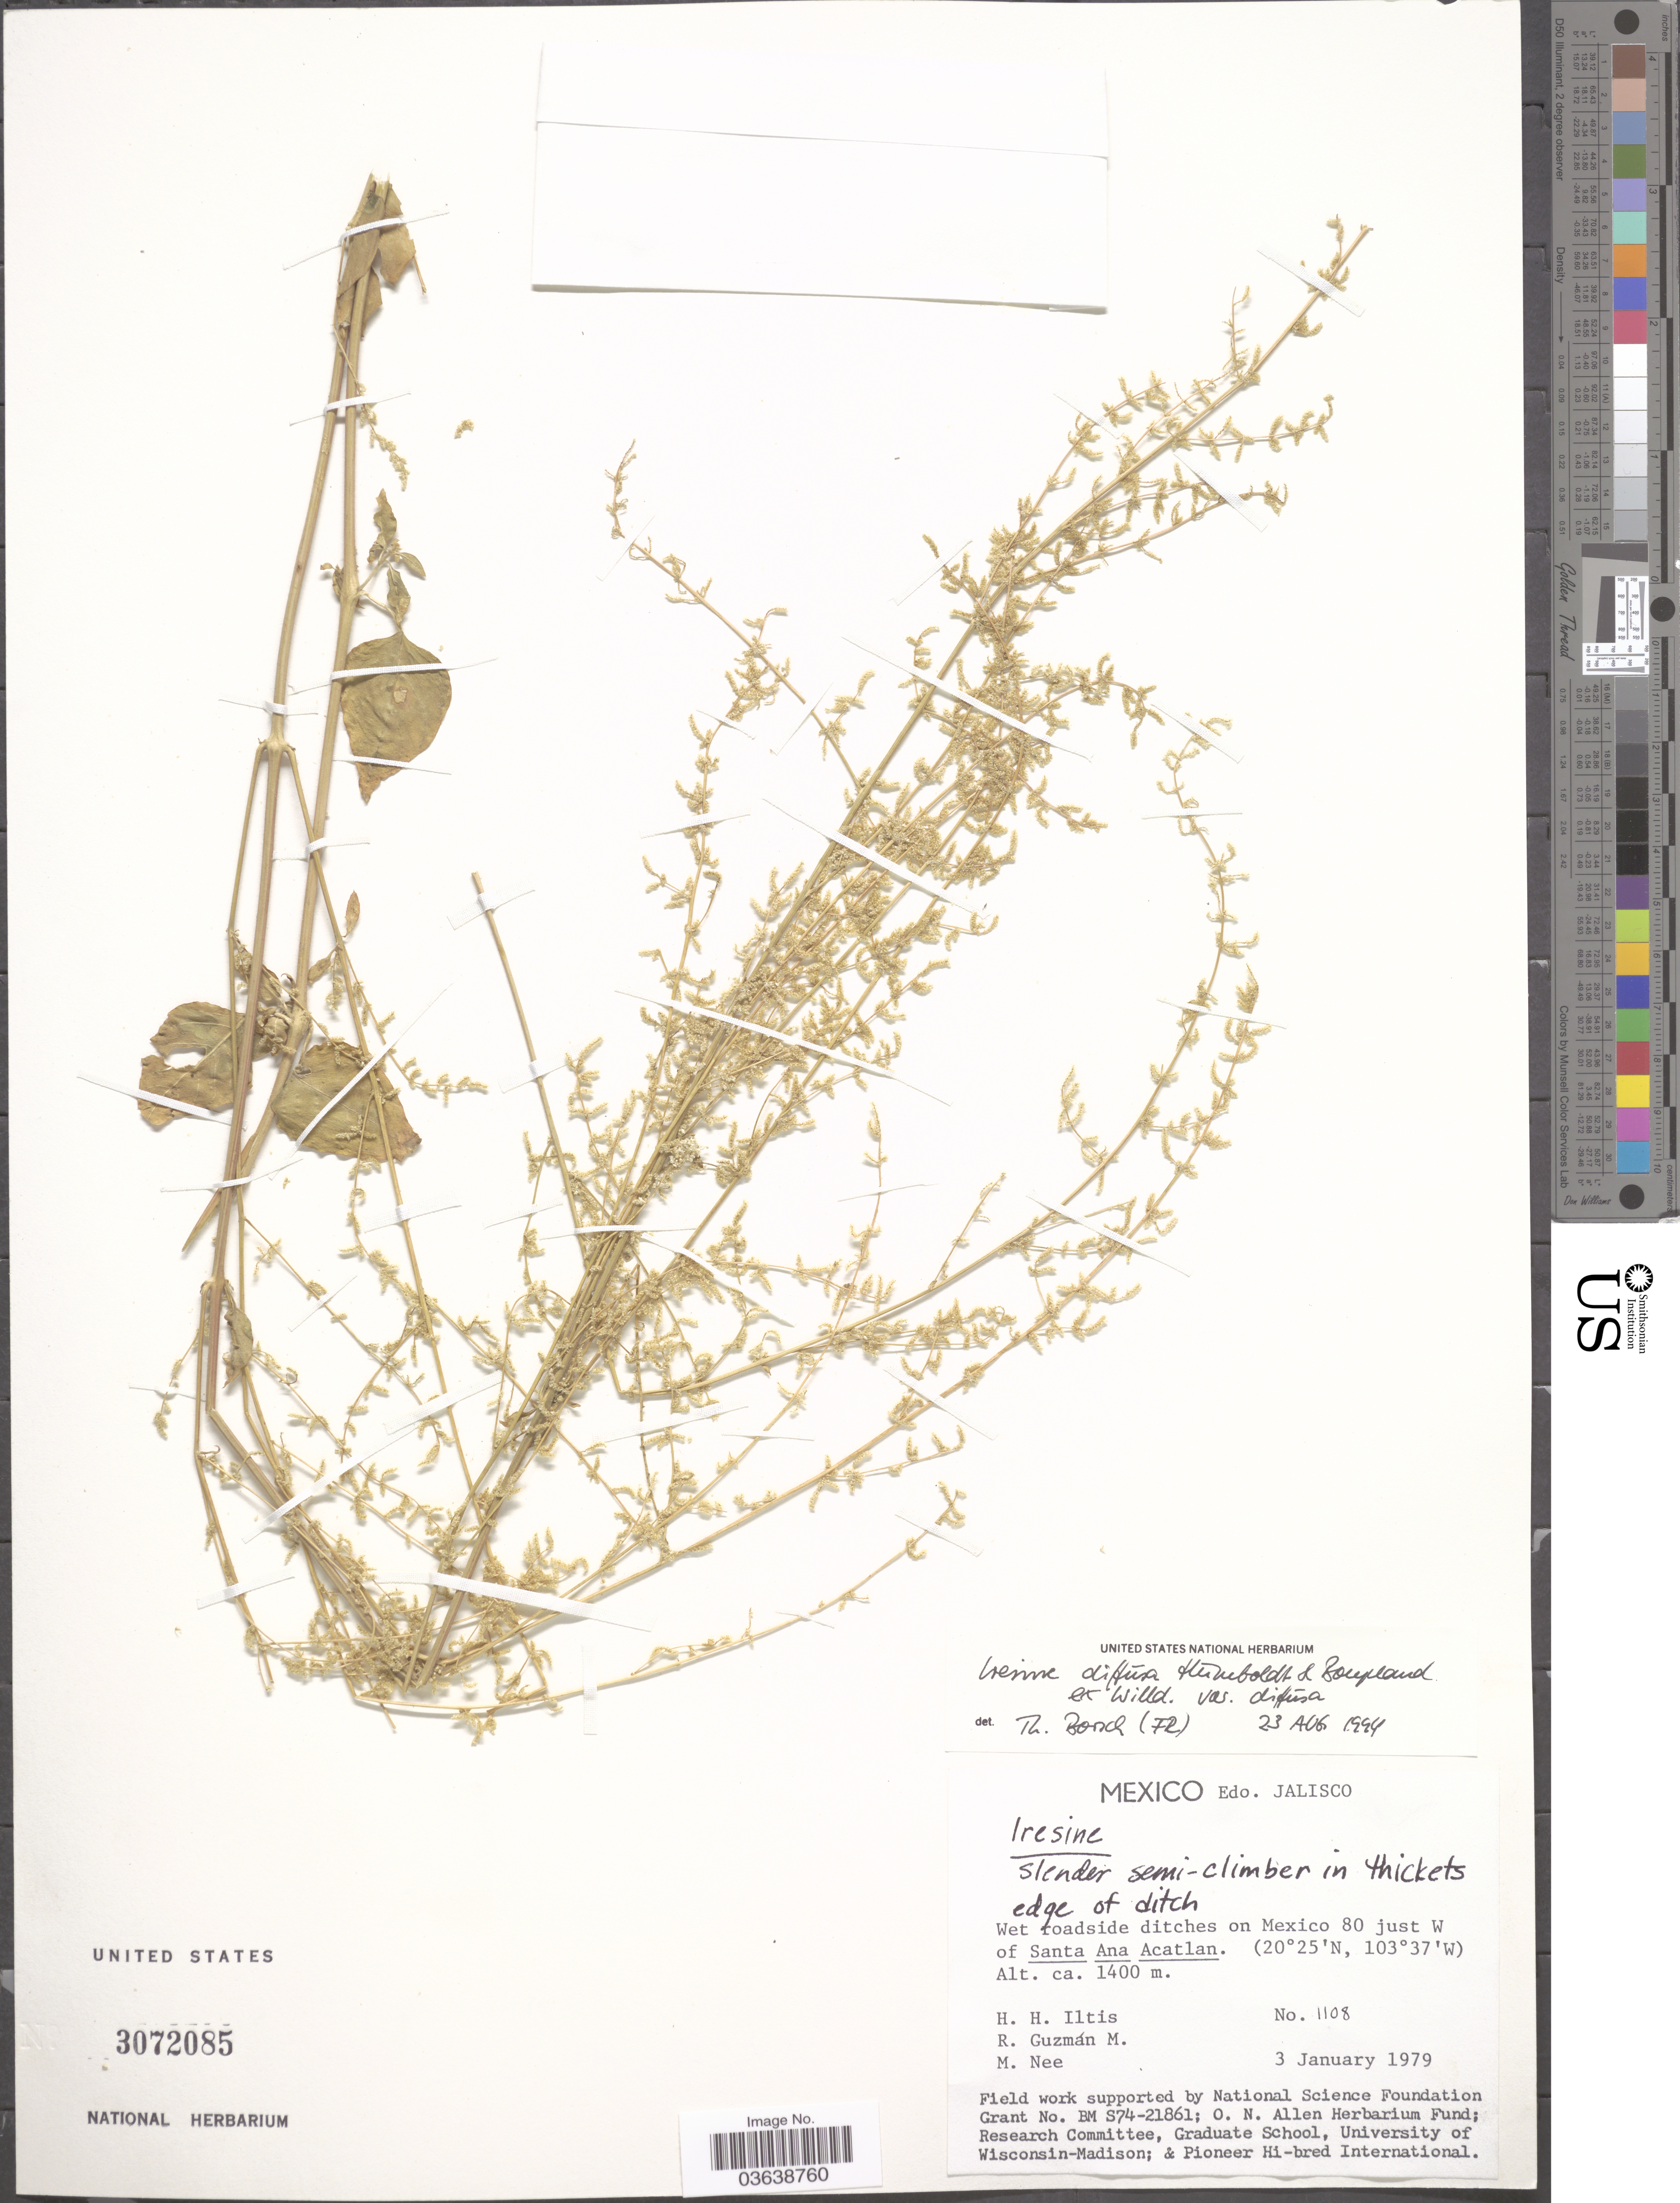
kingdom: Plantae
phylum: Tracheophyta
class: Magnoliopsida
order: Caryophyllales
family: Amaranthaceae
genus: Iresine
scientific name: Iresine celosia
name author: L.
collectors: H. H. Iltis, R. Guzman-M. & M. Nee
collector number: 1108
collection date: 1979-01-03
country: Mexico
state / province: Jalisco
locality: On Mexico 80 just W of Santa Ana Acatlan.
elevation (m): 1400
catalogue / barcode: US 3072085